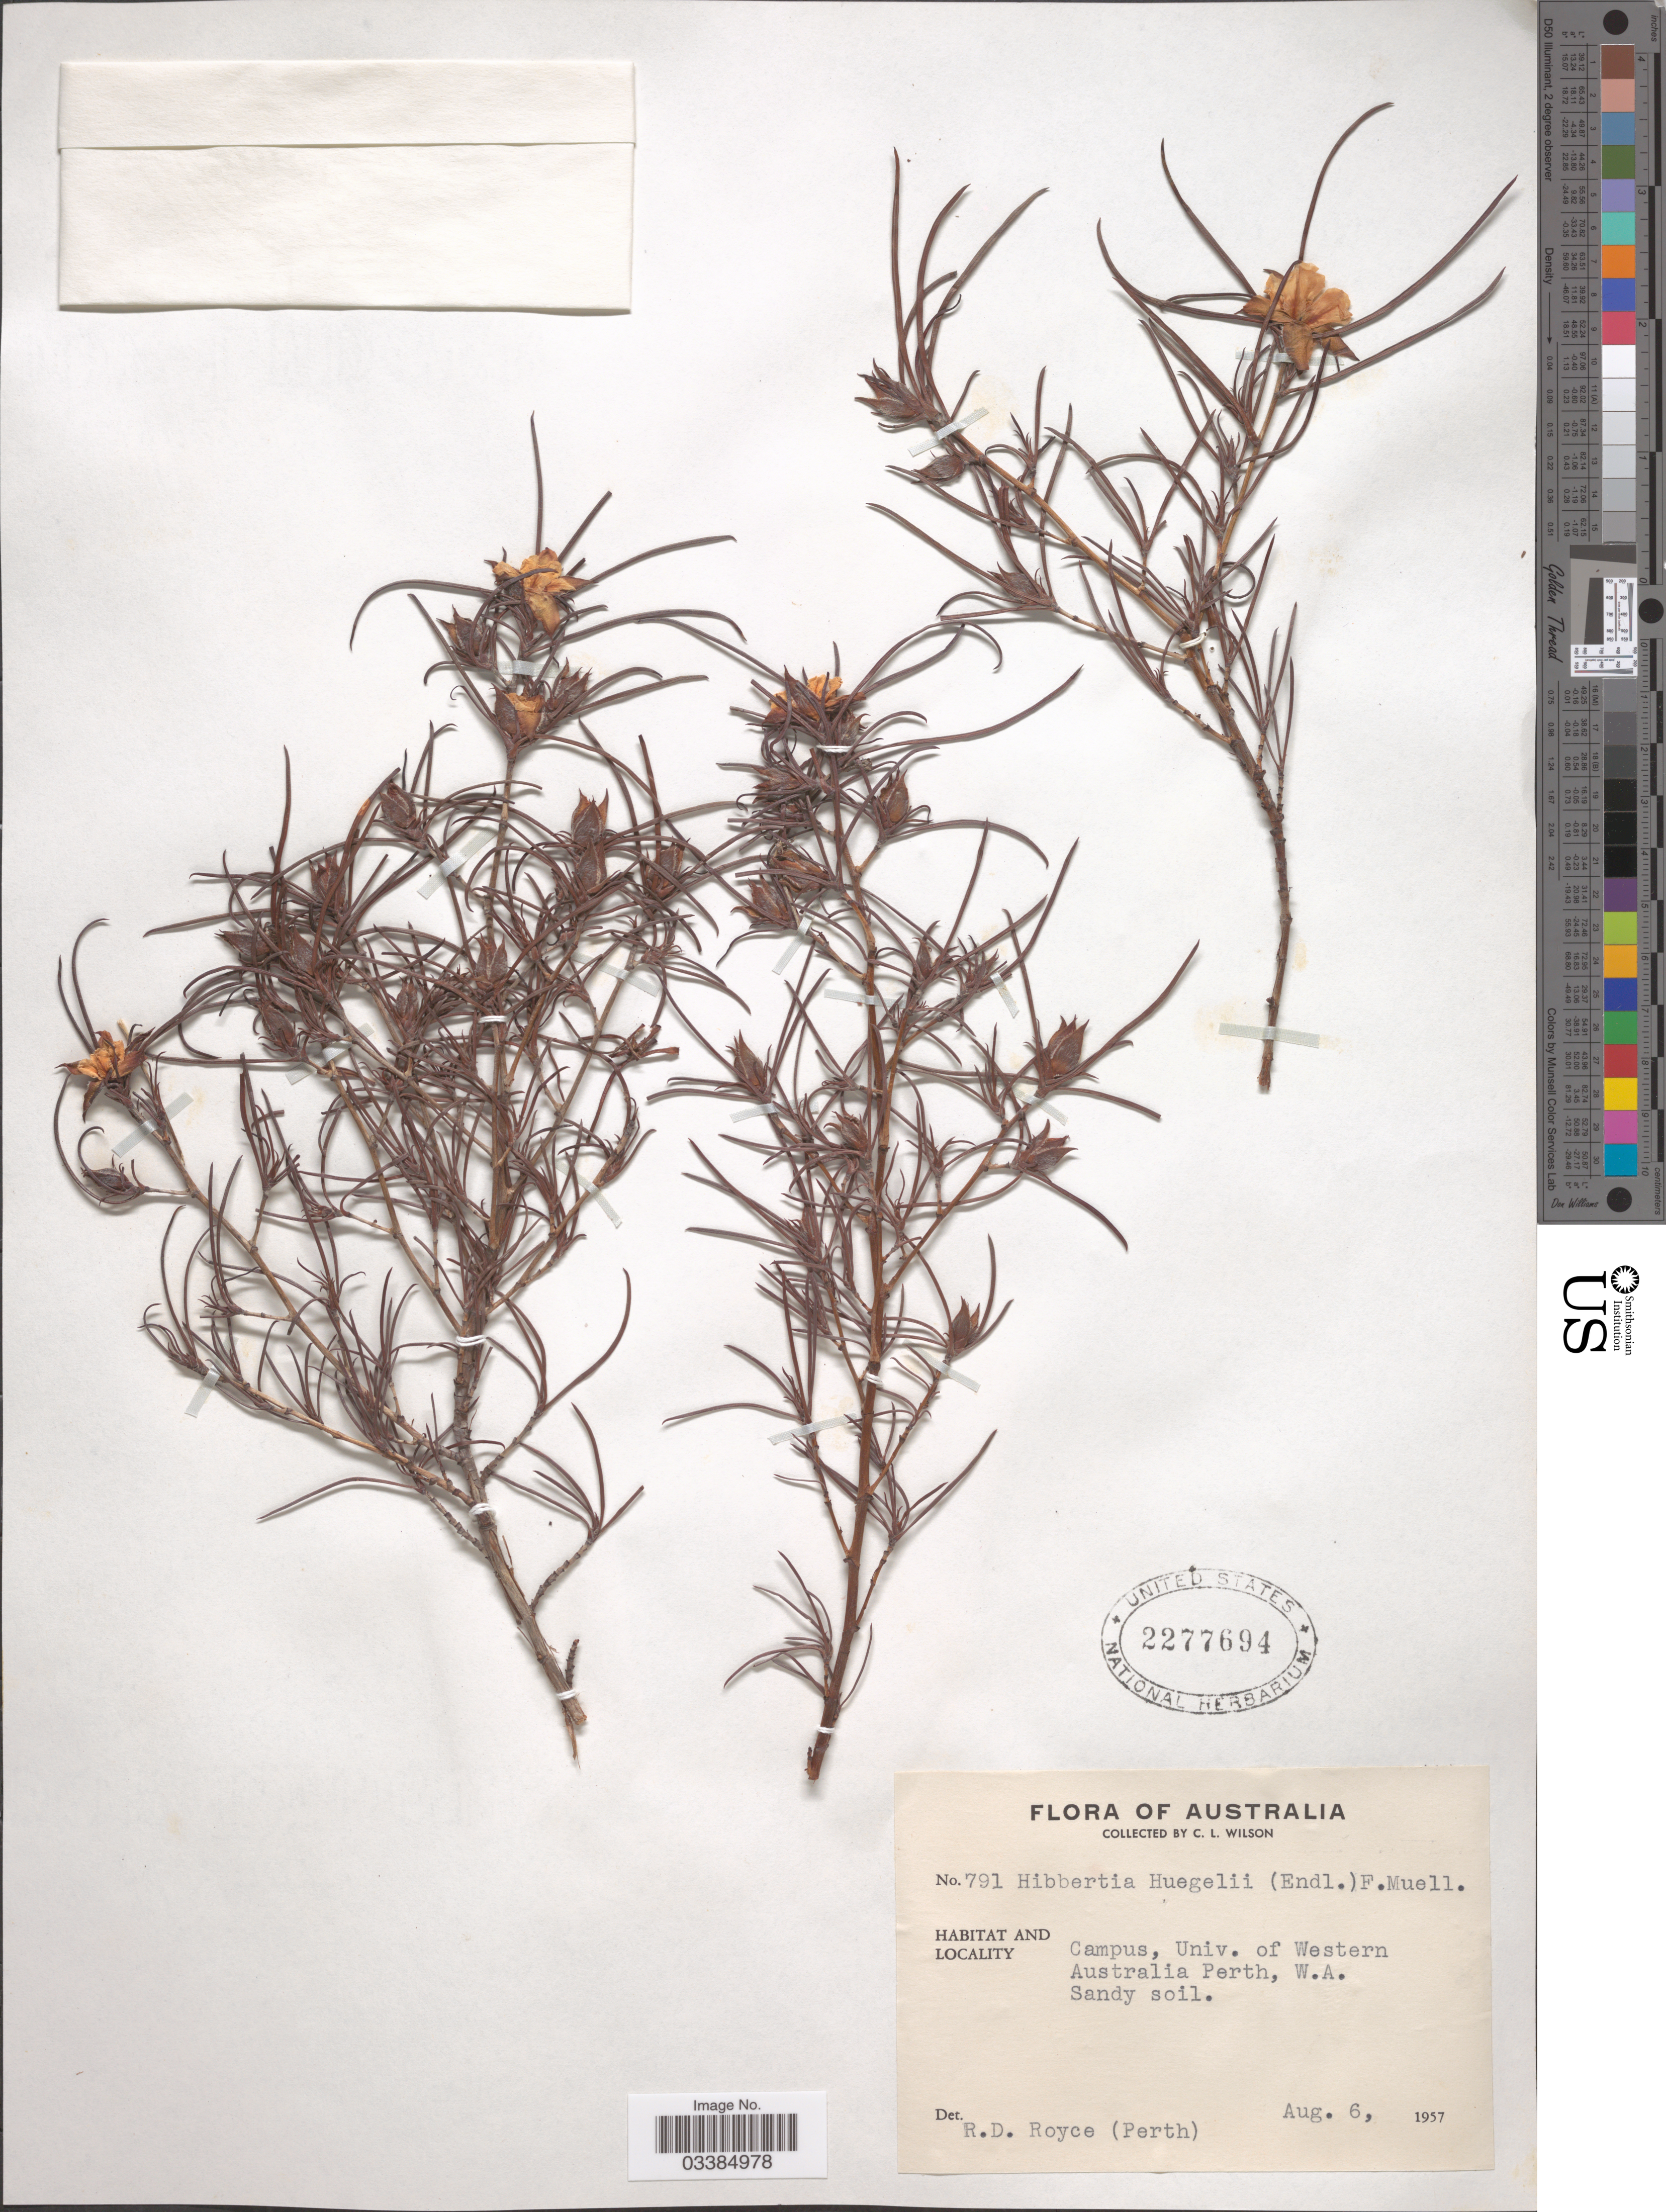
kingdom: Plantae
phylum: Tracheophyta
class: Magnoliopsida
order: Dilleniales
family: Dilleniaceae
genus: Hibbertia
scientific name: Hibbertia huegelii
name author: F. Muell.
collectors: C. L. Wilson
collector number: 791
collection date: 1957-08-06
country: Australia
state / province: Western Australia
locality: Campus, Univ. of Western Australia Perth, W. A.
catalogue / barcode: US 2277694